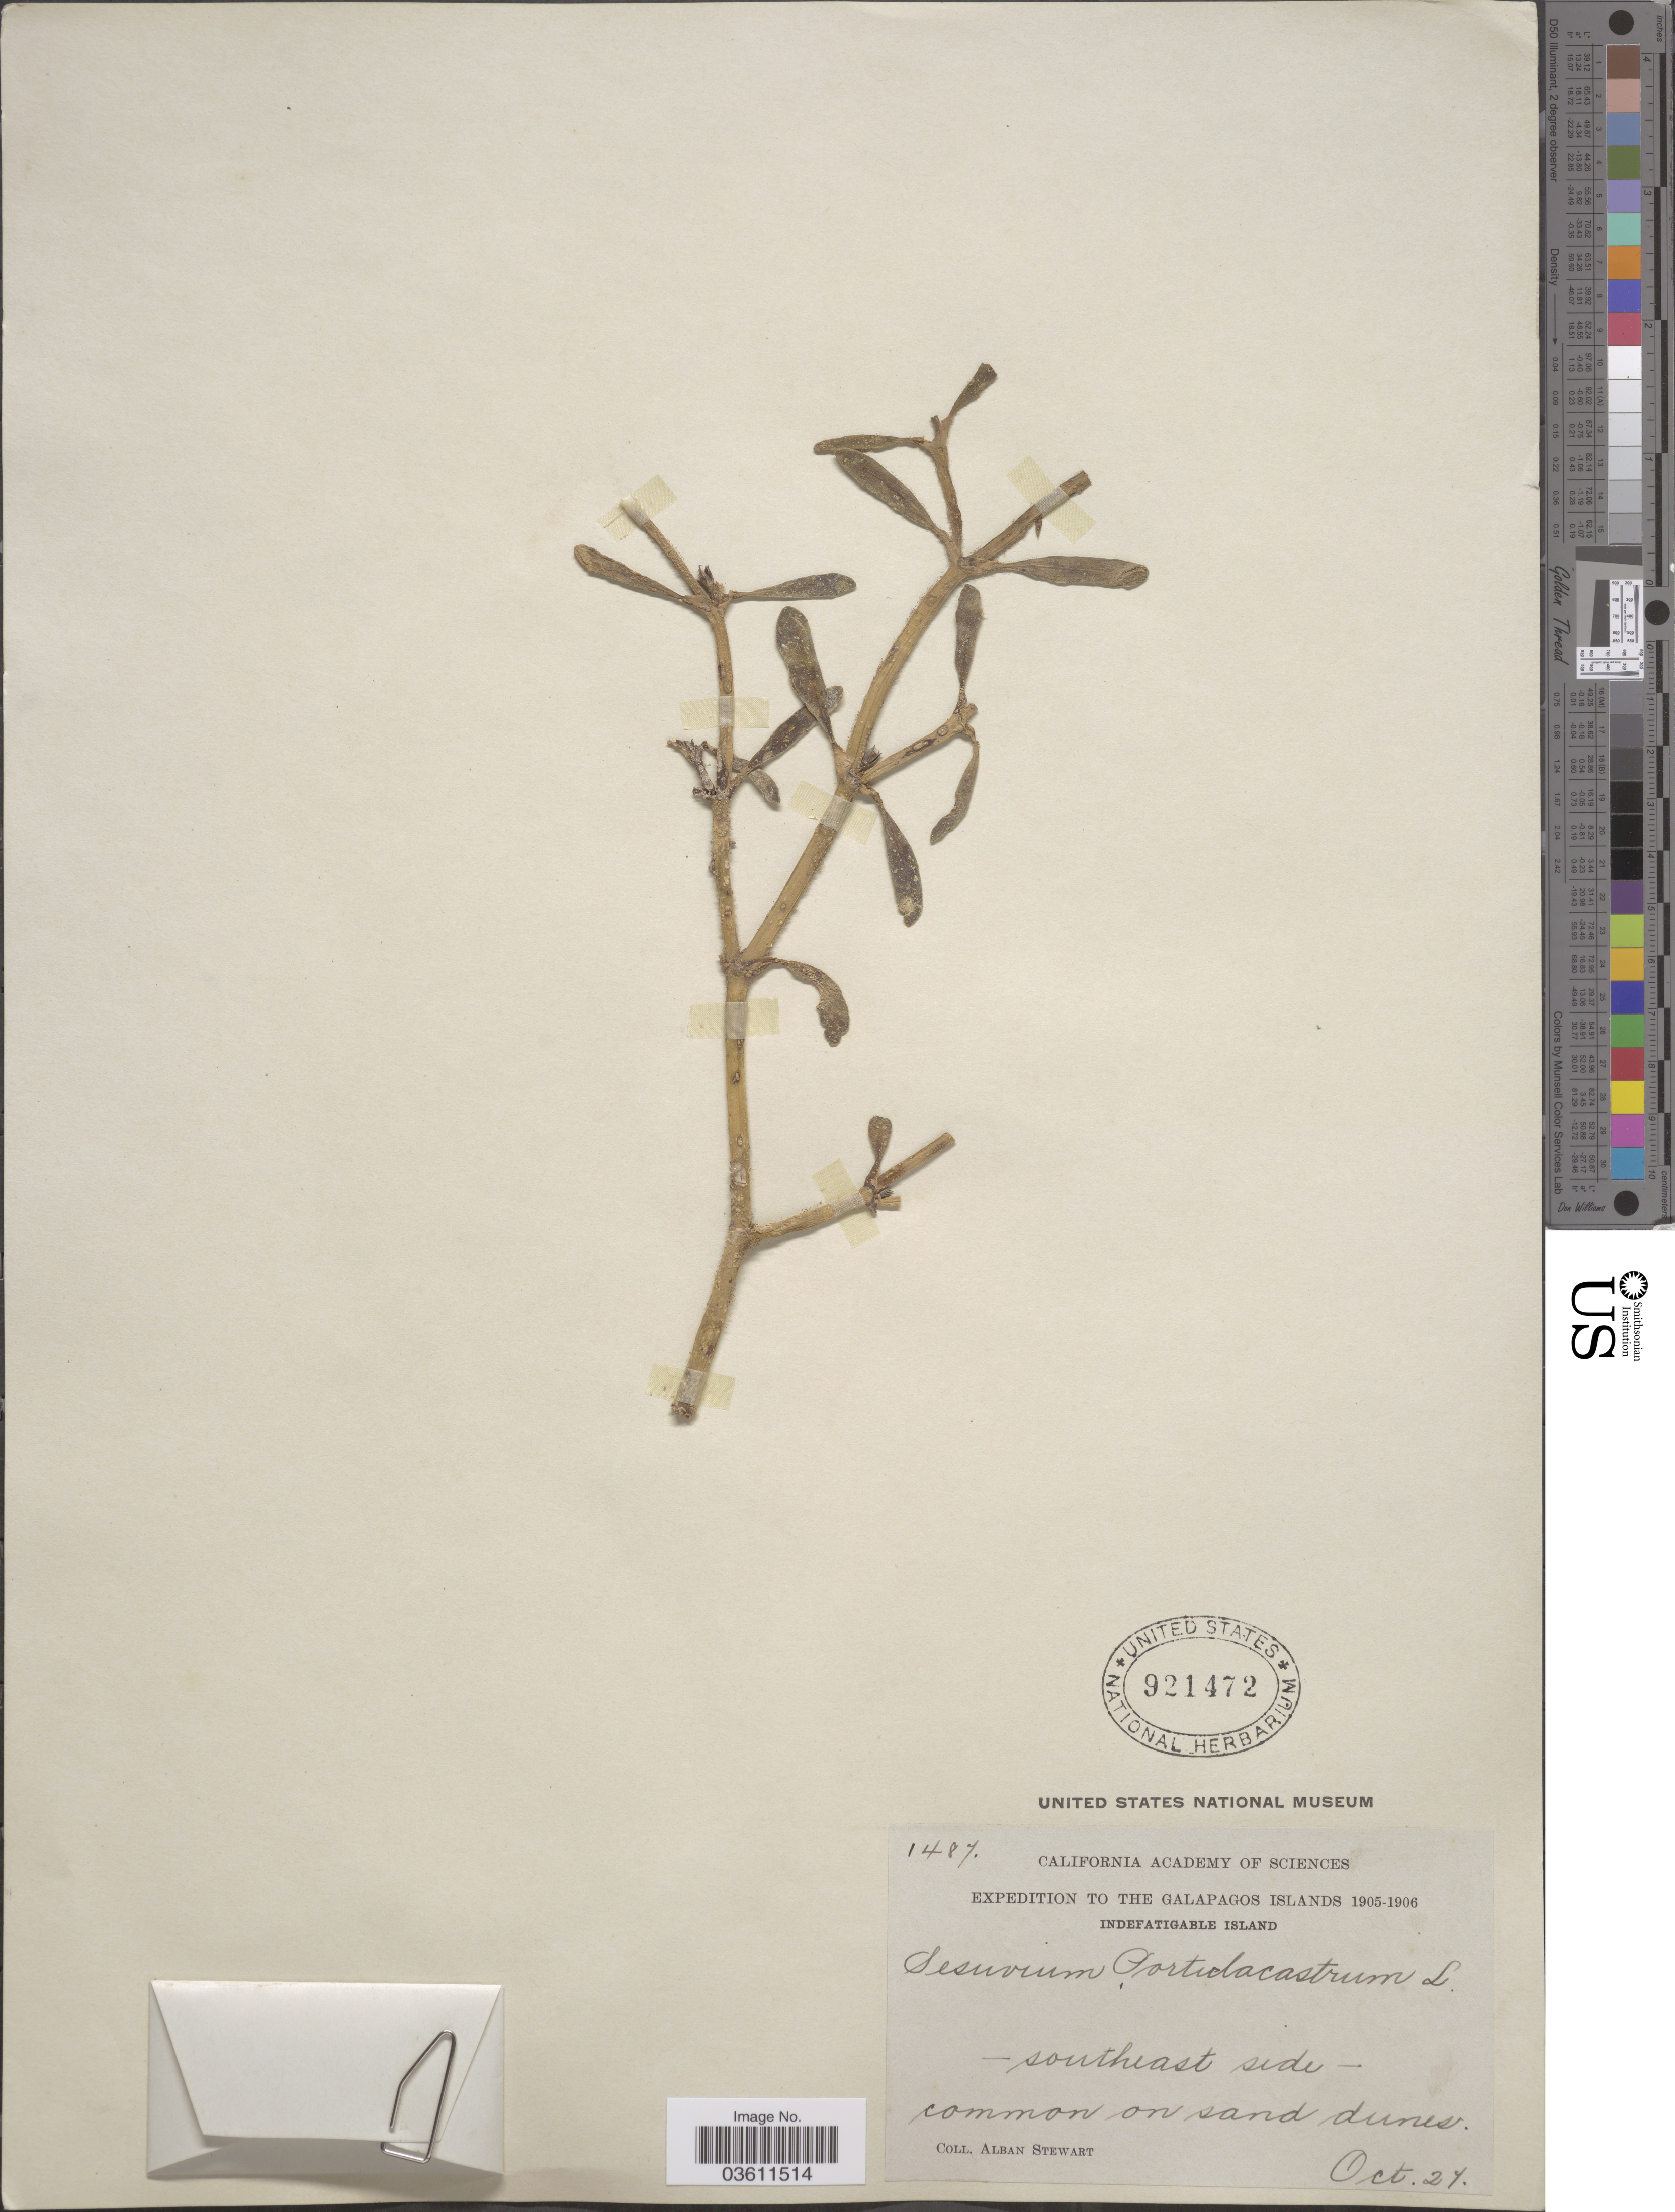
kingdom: Plantae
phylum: Tracheophyta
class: Magnoliopsida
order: Caryophyllales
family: Aizoaceae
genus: Sesuvium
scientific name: Sesuvium portulacastrum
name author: (L.) L.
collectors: A. Stewart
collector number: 1487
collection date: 1905-10-27/1906-10-27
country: Ecuador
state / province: Colón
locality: The Galapagos Islands. Indefatigable Island. Southeast side.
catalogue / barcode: US 921472